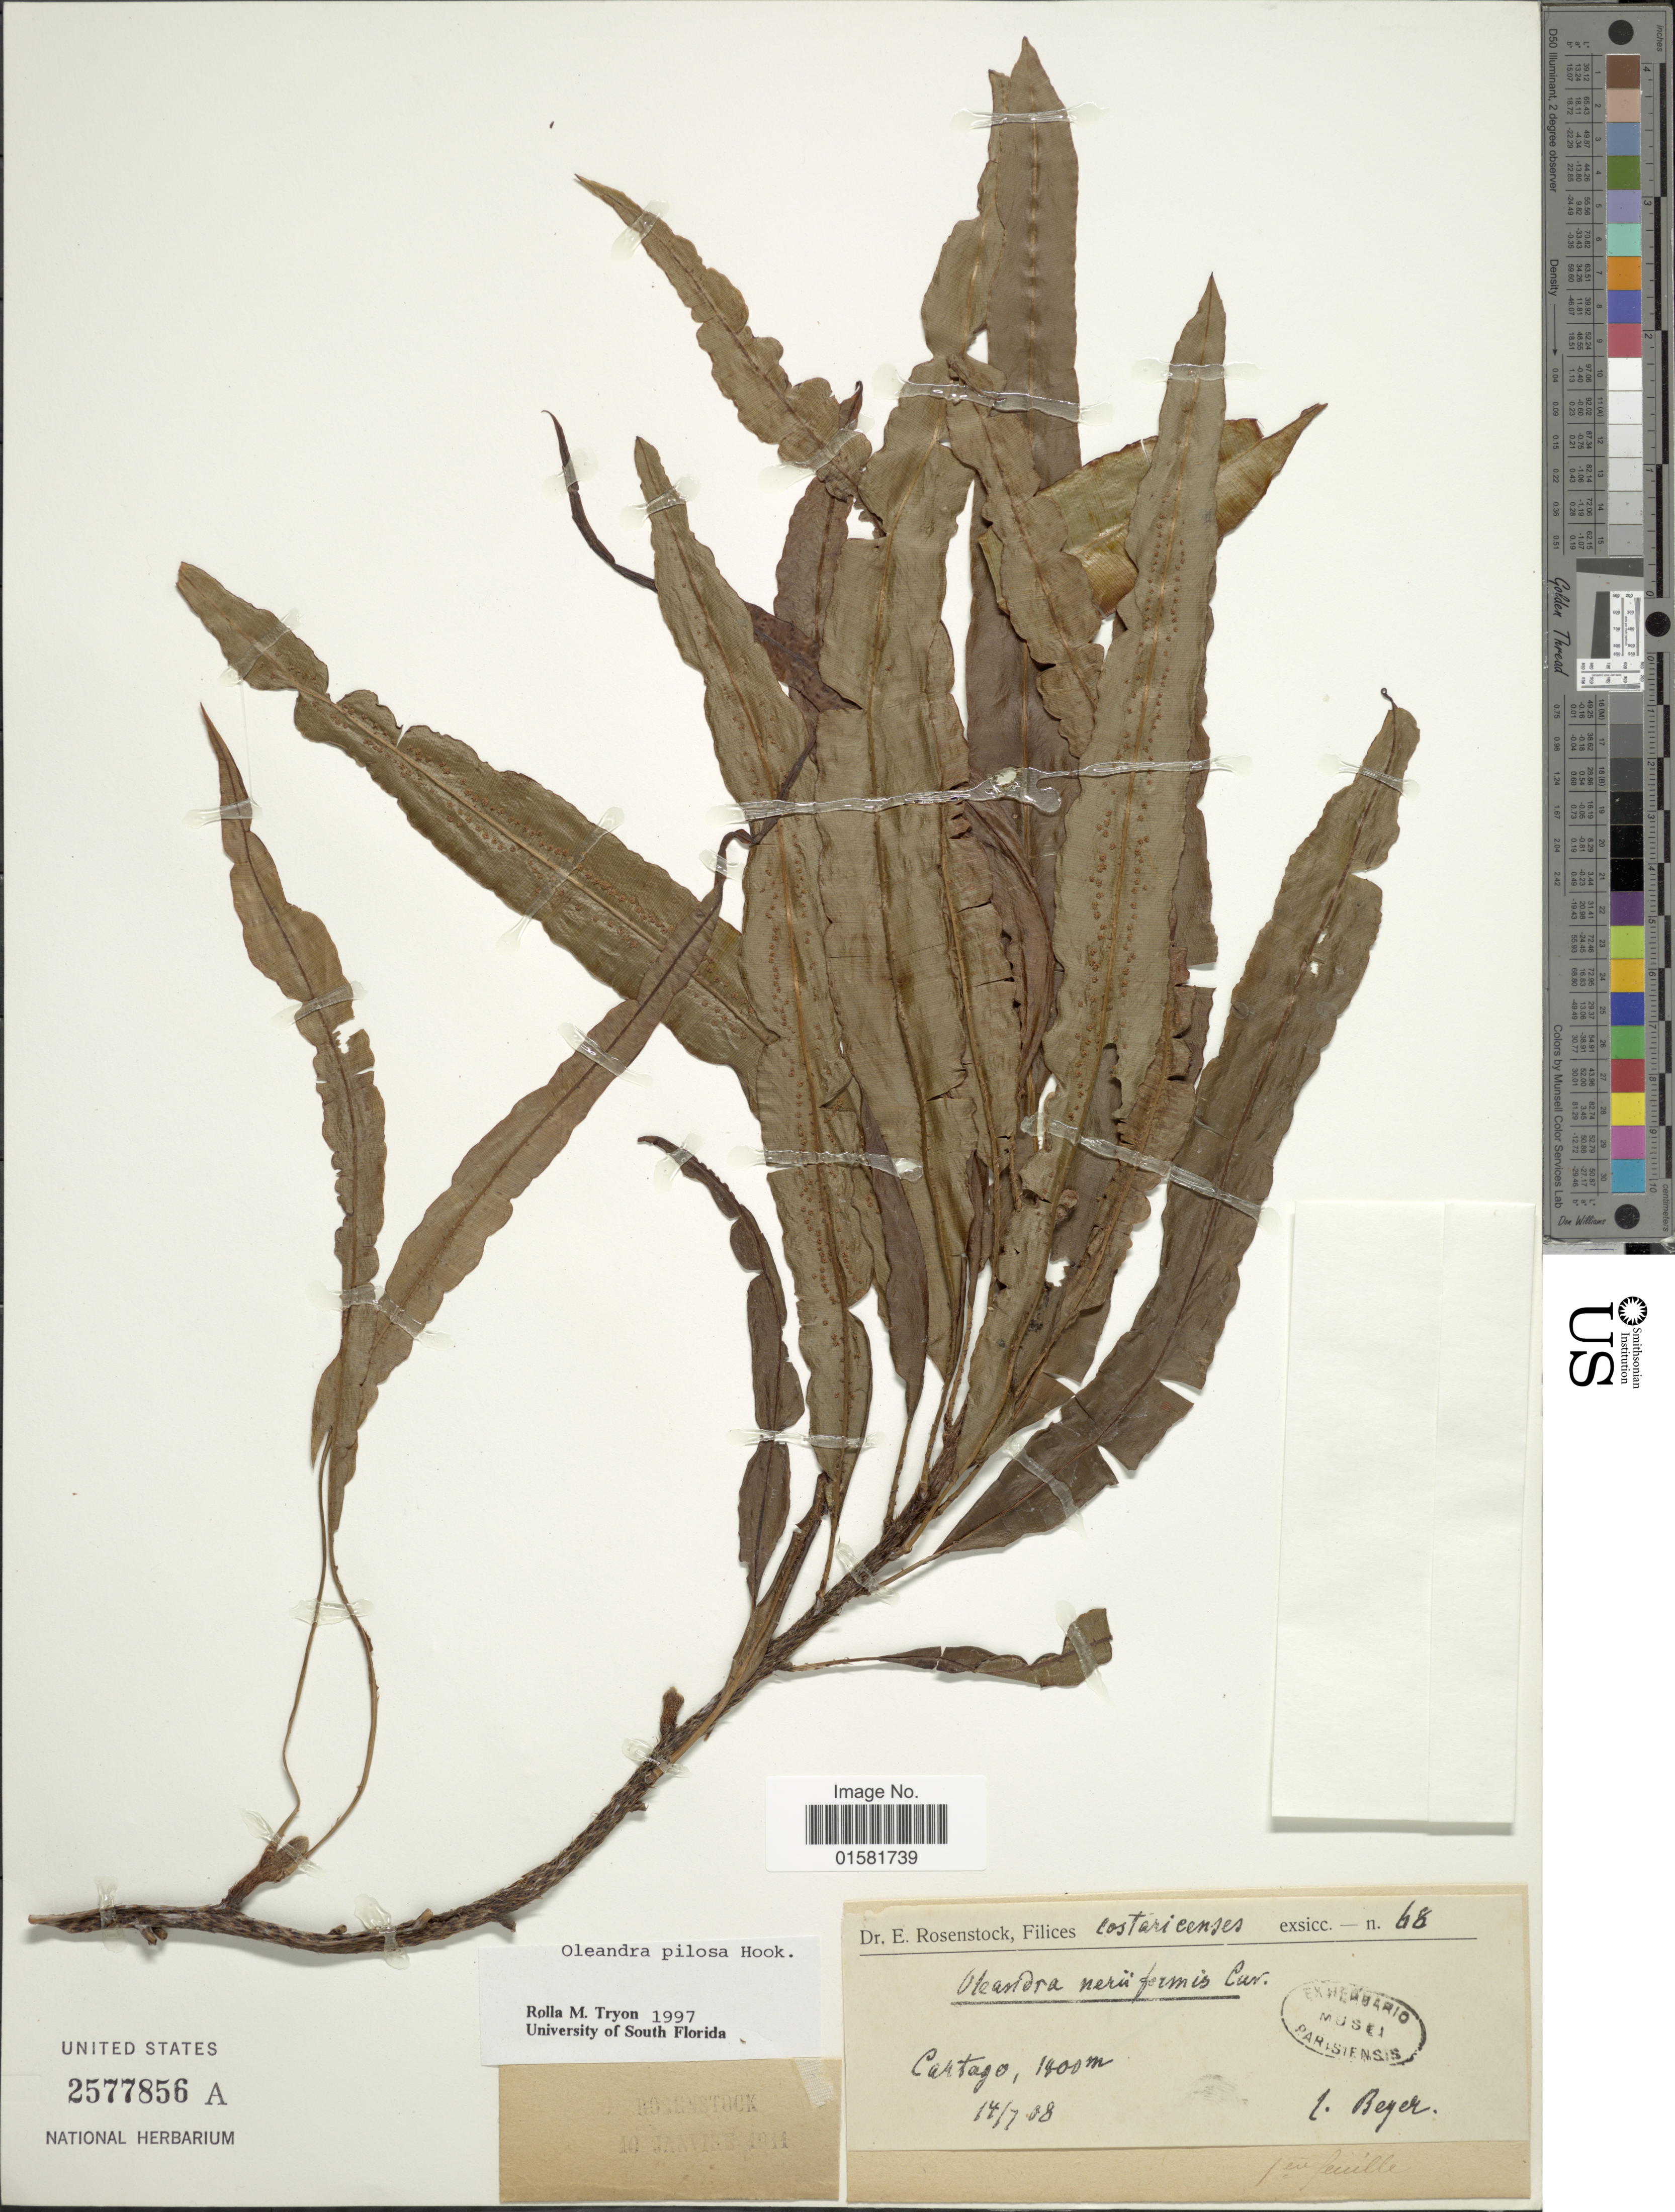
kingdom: Plantae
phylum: Tracheophyta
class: Polypodiopsida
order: Polypodiales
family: Oleandraceae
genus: Oleandra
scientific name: Oleandra pilosa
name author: Hook.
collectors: -. Beyer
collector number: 68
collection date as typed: Transcribed d/m/y: 14/7/8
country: Costa Rica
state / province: Cartago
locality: Costaricenses, Cartago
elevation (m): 1400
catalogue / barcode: US 2577856A